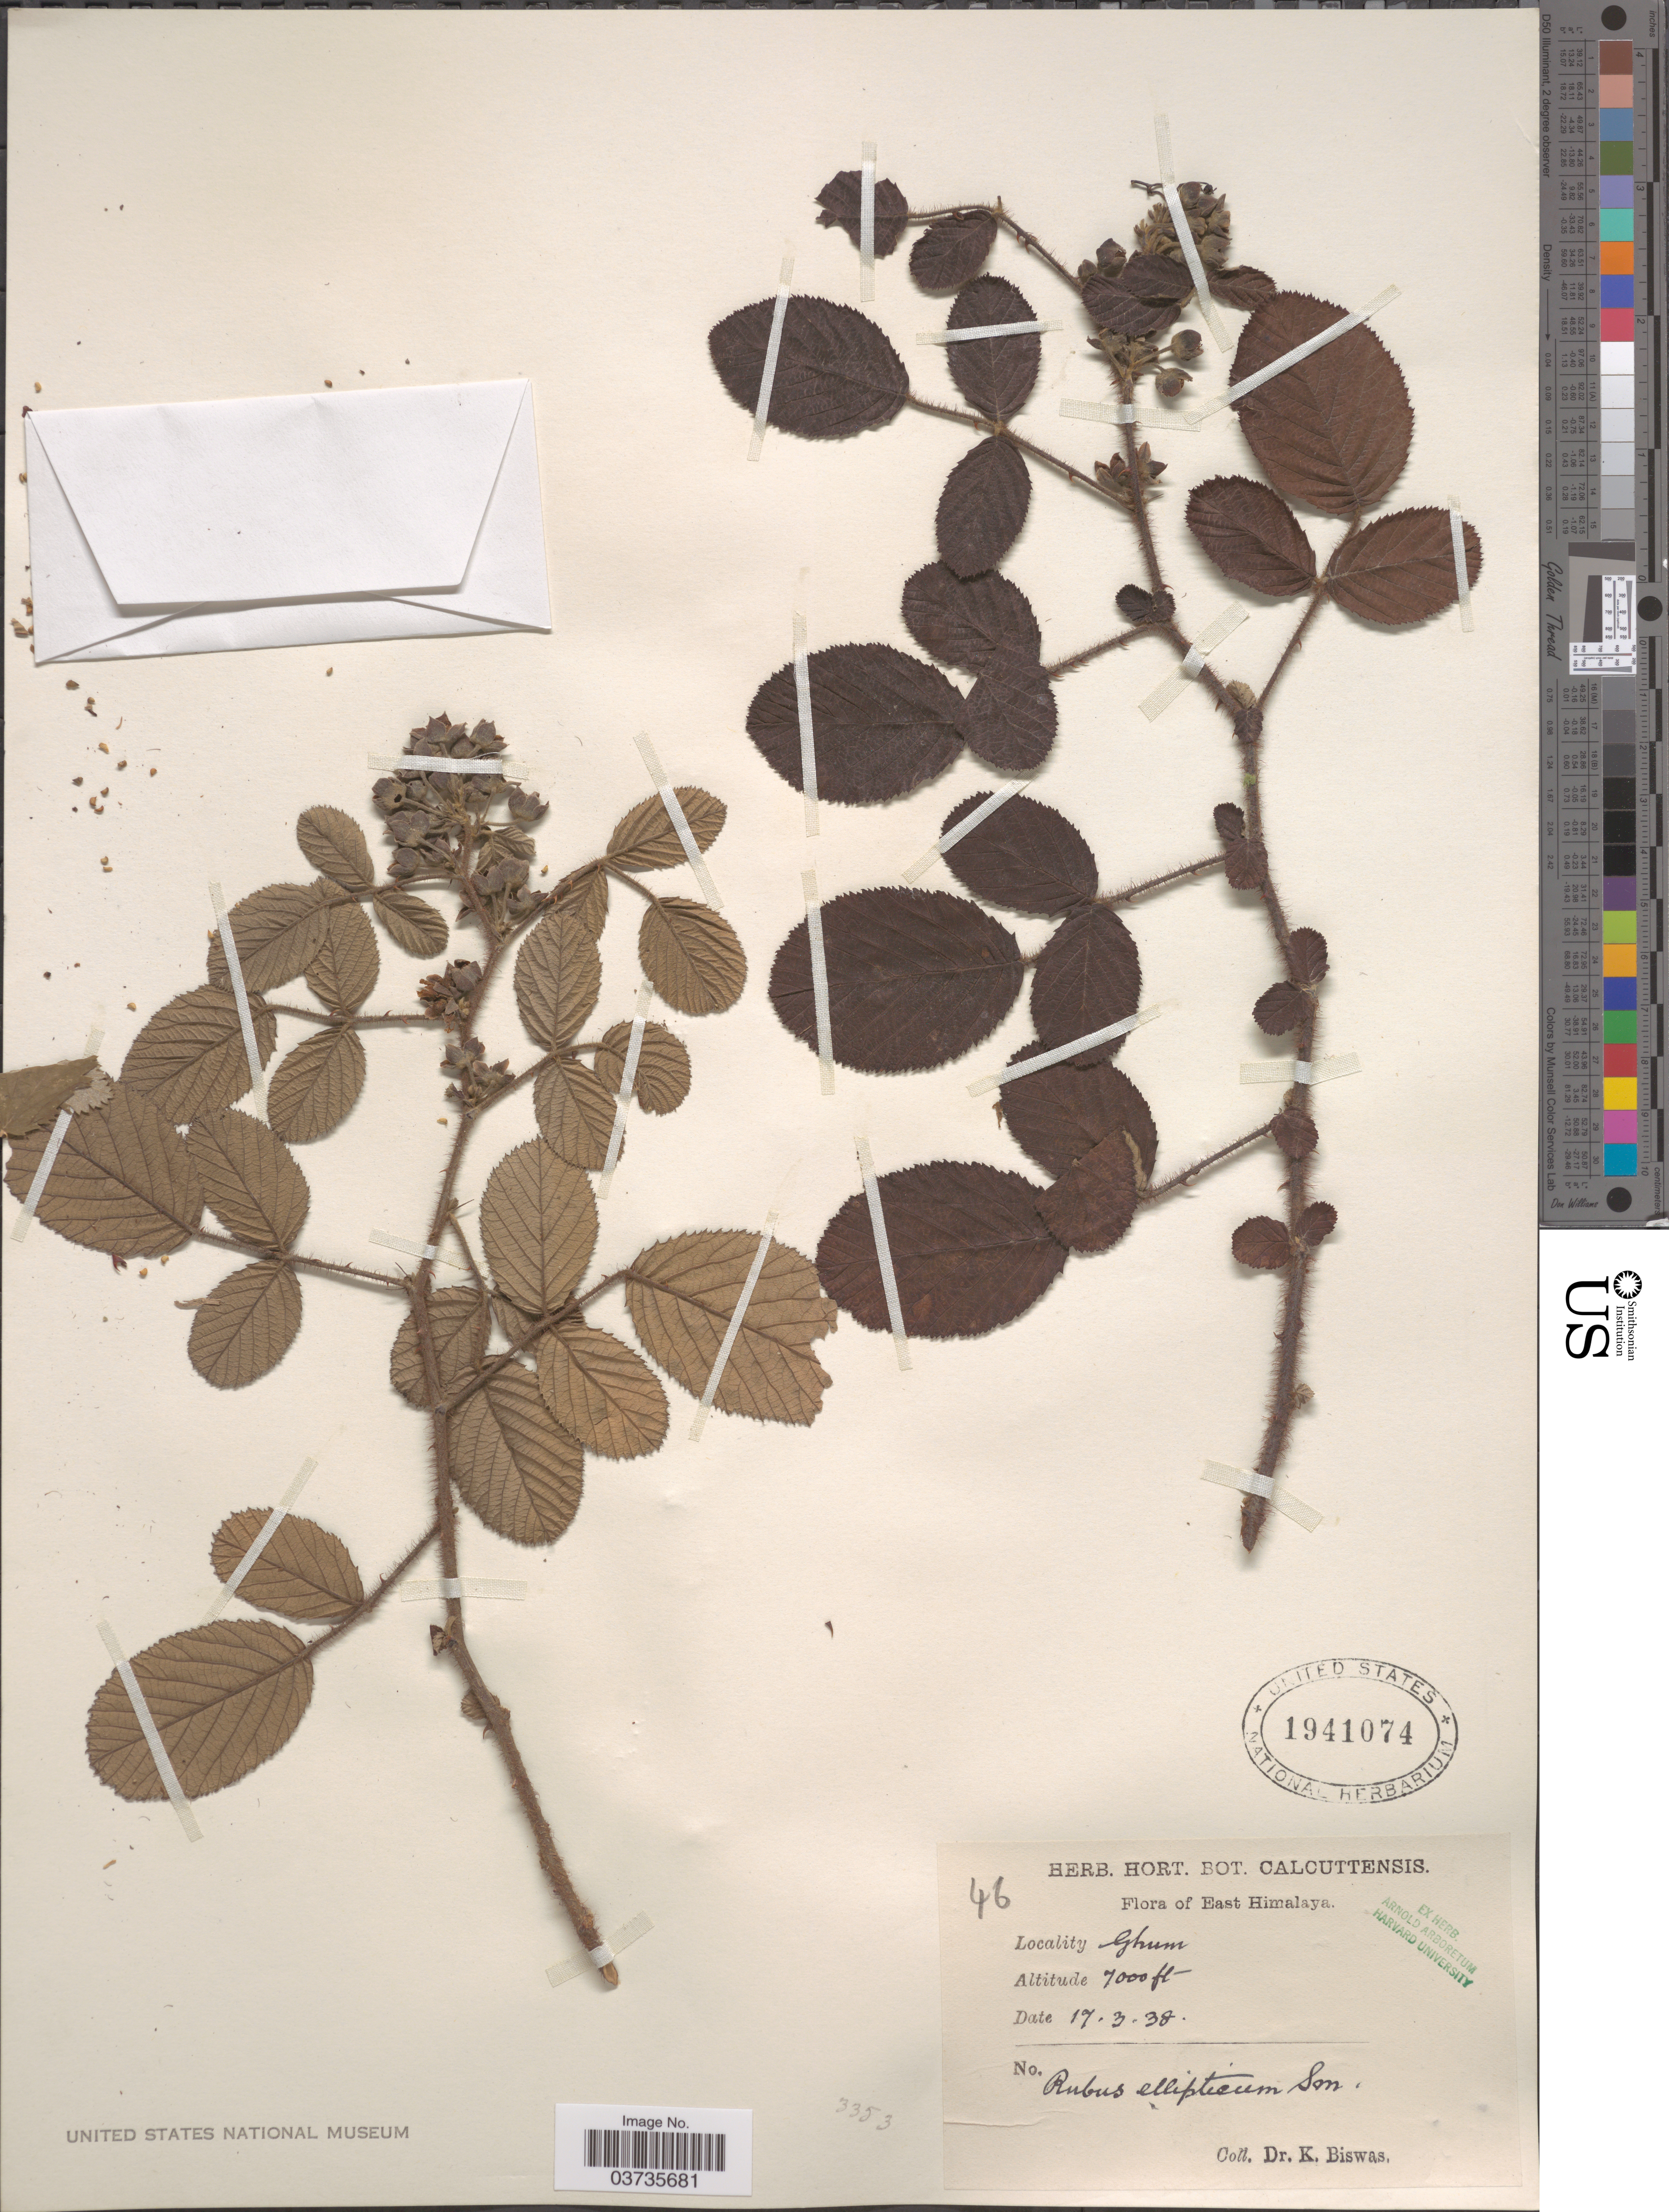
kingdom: Plantae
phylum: Tracheophyta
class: Magnoliopsida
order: Rosales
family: Rosaceae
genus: Rubus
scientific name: Rubus ellipticus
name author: Sm.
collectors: K. Biswas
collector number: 46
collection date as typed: Transcribed d/m/y: 17/3/38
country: India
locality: East Himalaya, Ghum.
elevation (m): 2134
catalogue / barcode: US 1941074